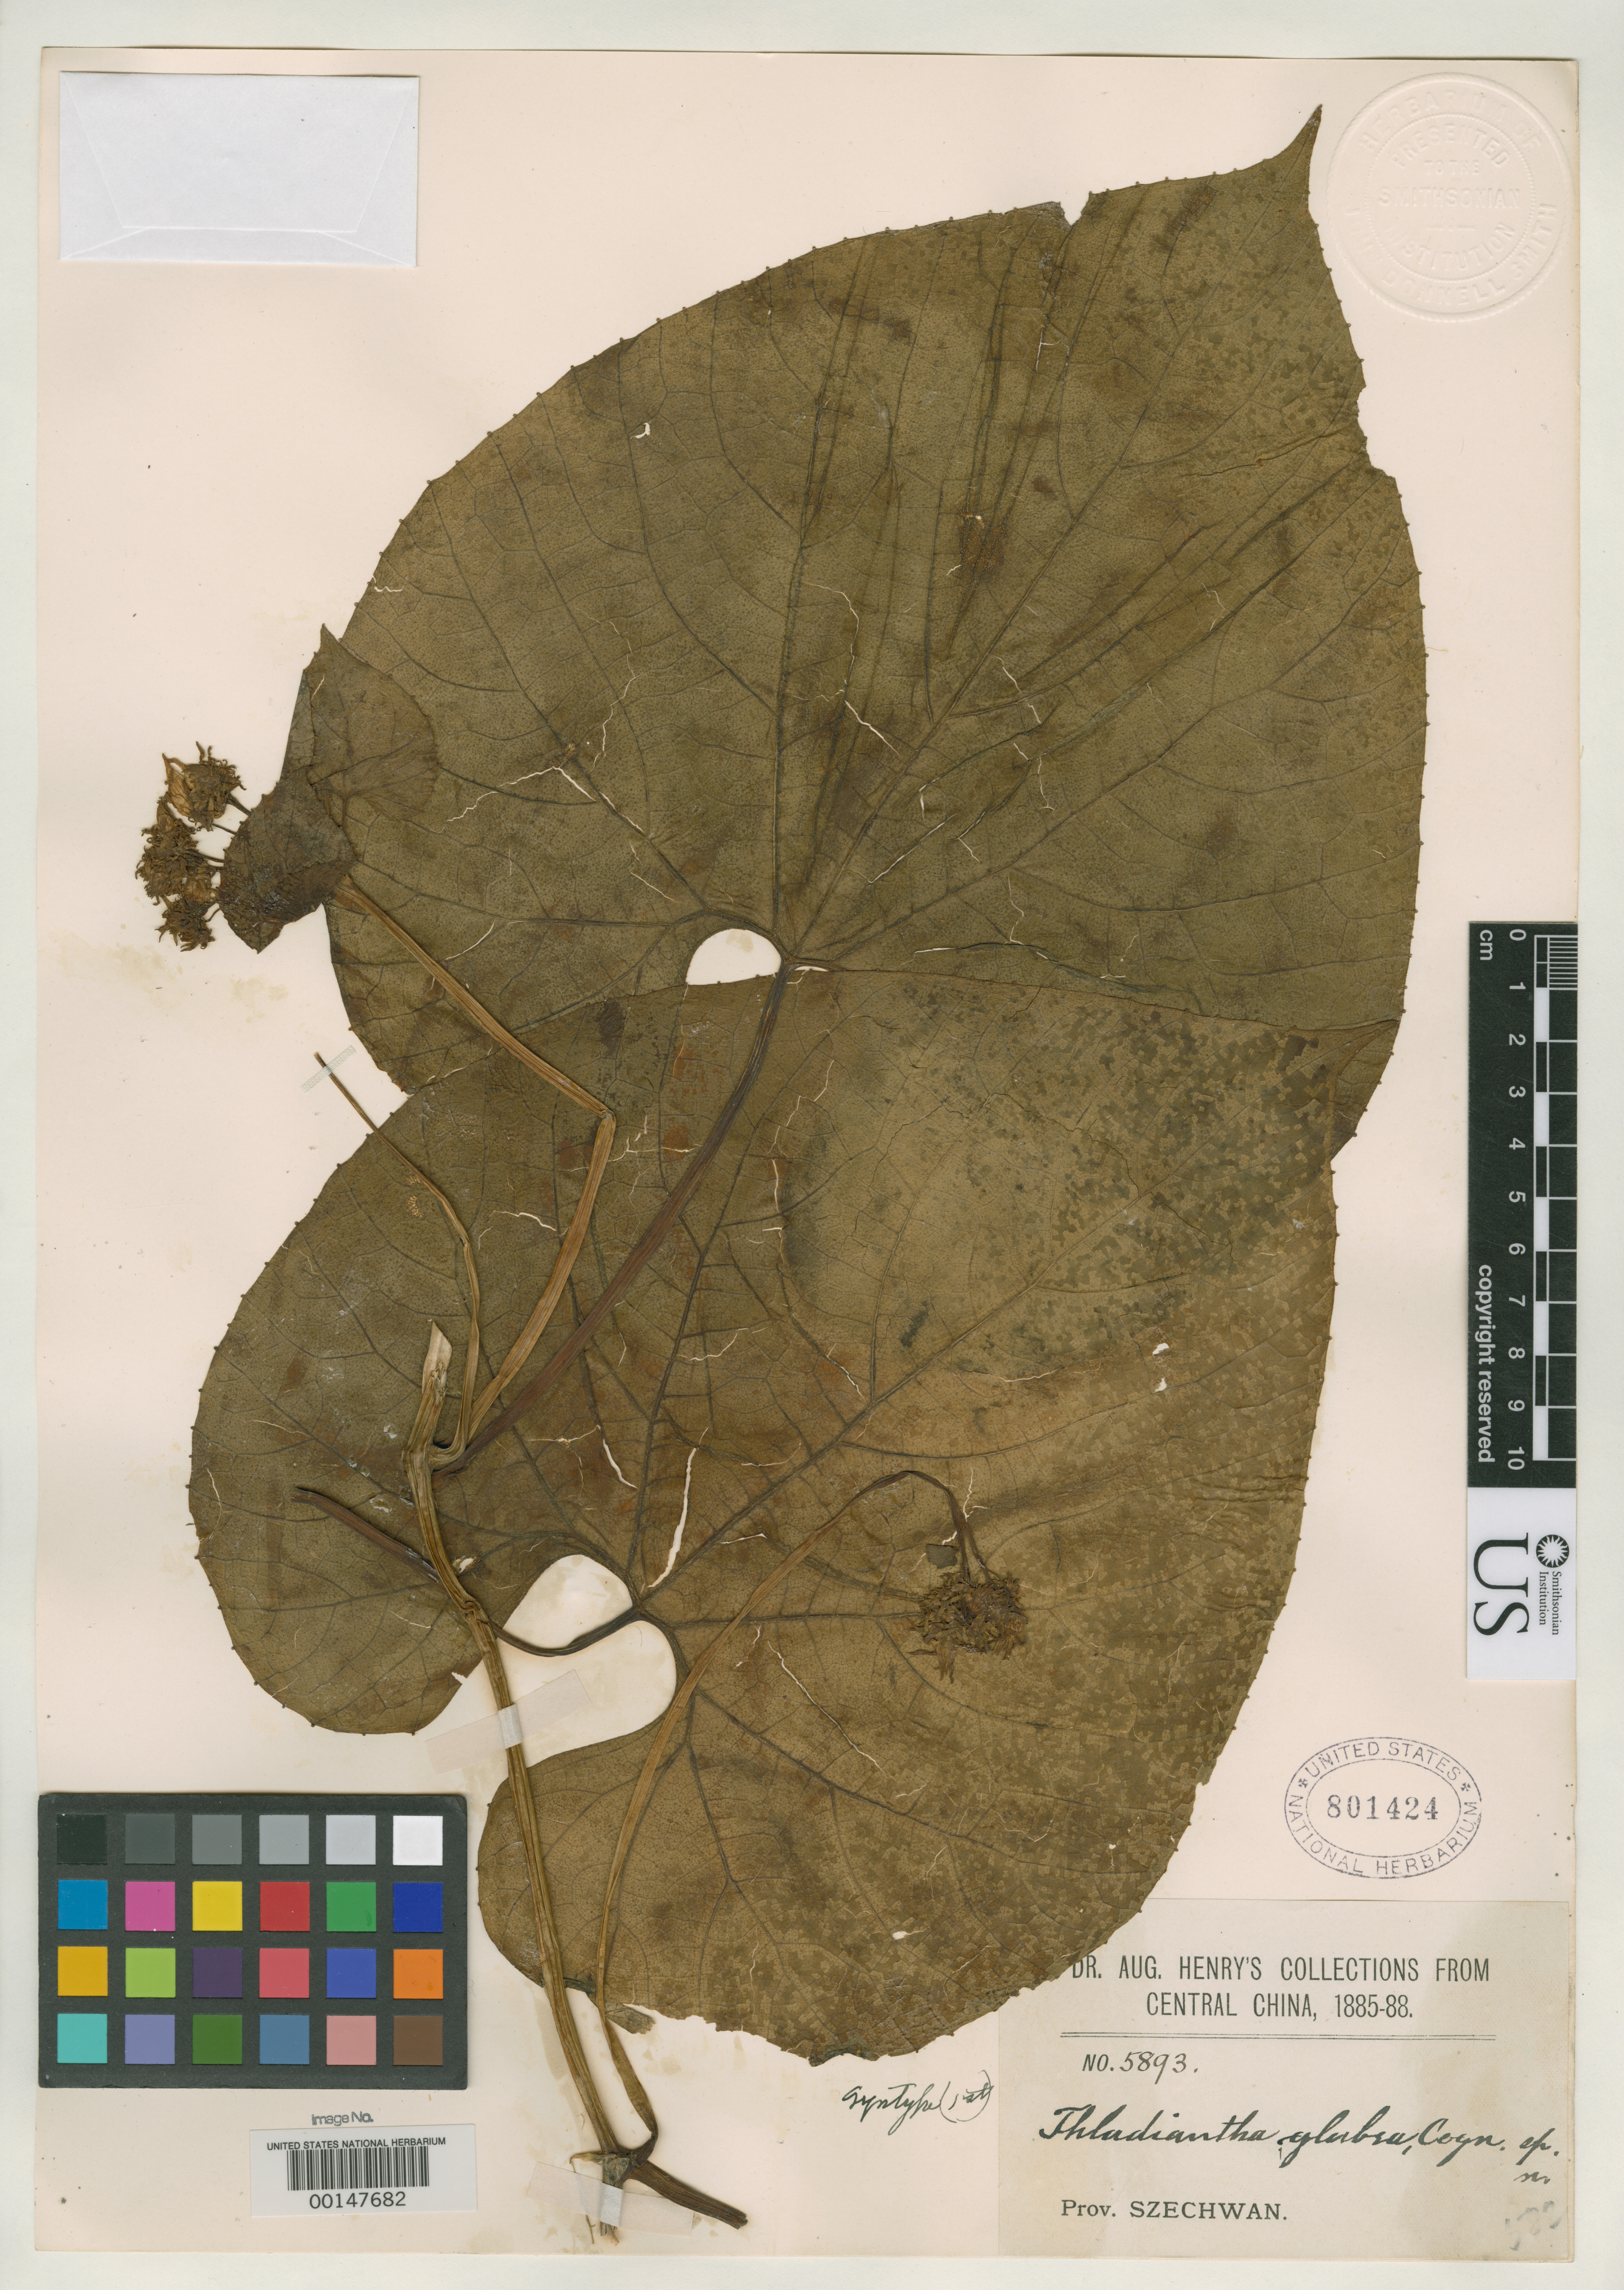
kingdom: Plantae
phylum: Tracheophyta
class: Magnoliopsida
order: Cucurbitales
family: Cucurbitaceae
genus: Thladiantha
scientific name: Thladiantha glabra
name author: Cogn. in Engl.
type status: Syntype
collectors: A. Henry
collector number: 5893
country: China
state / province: Sichuan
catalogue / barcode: US 801424